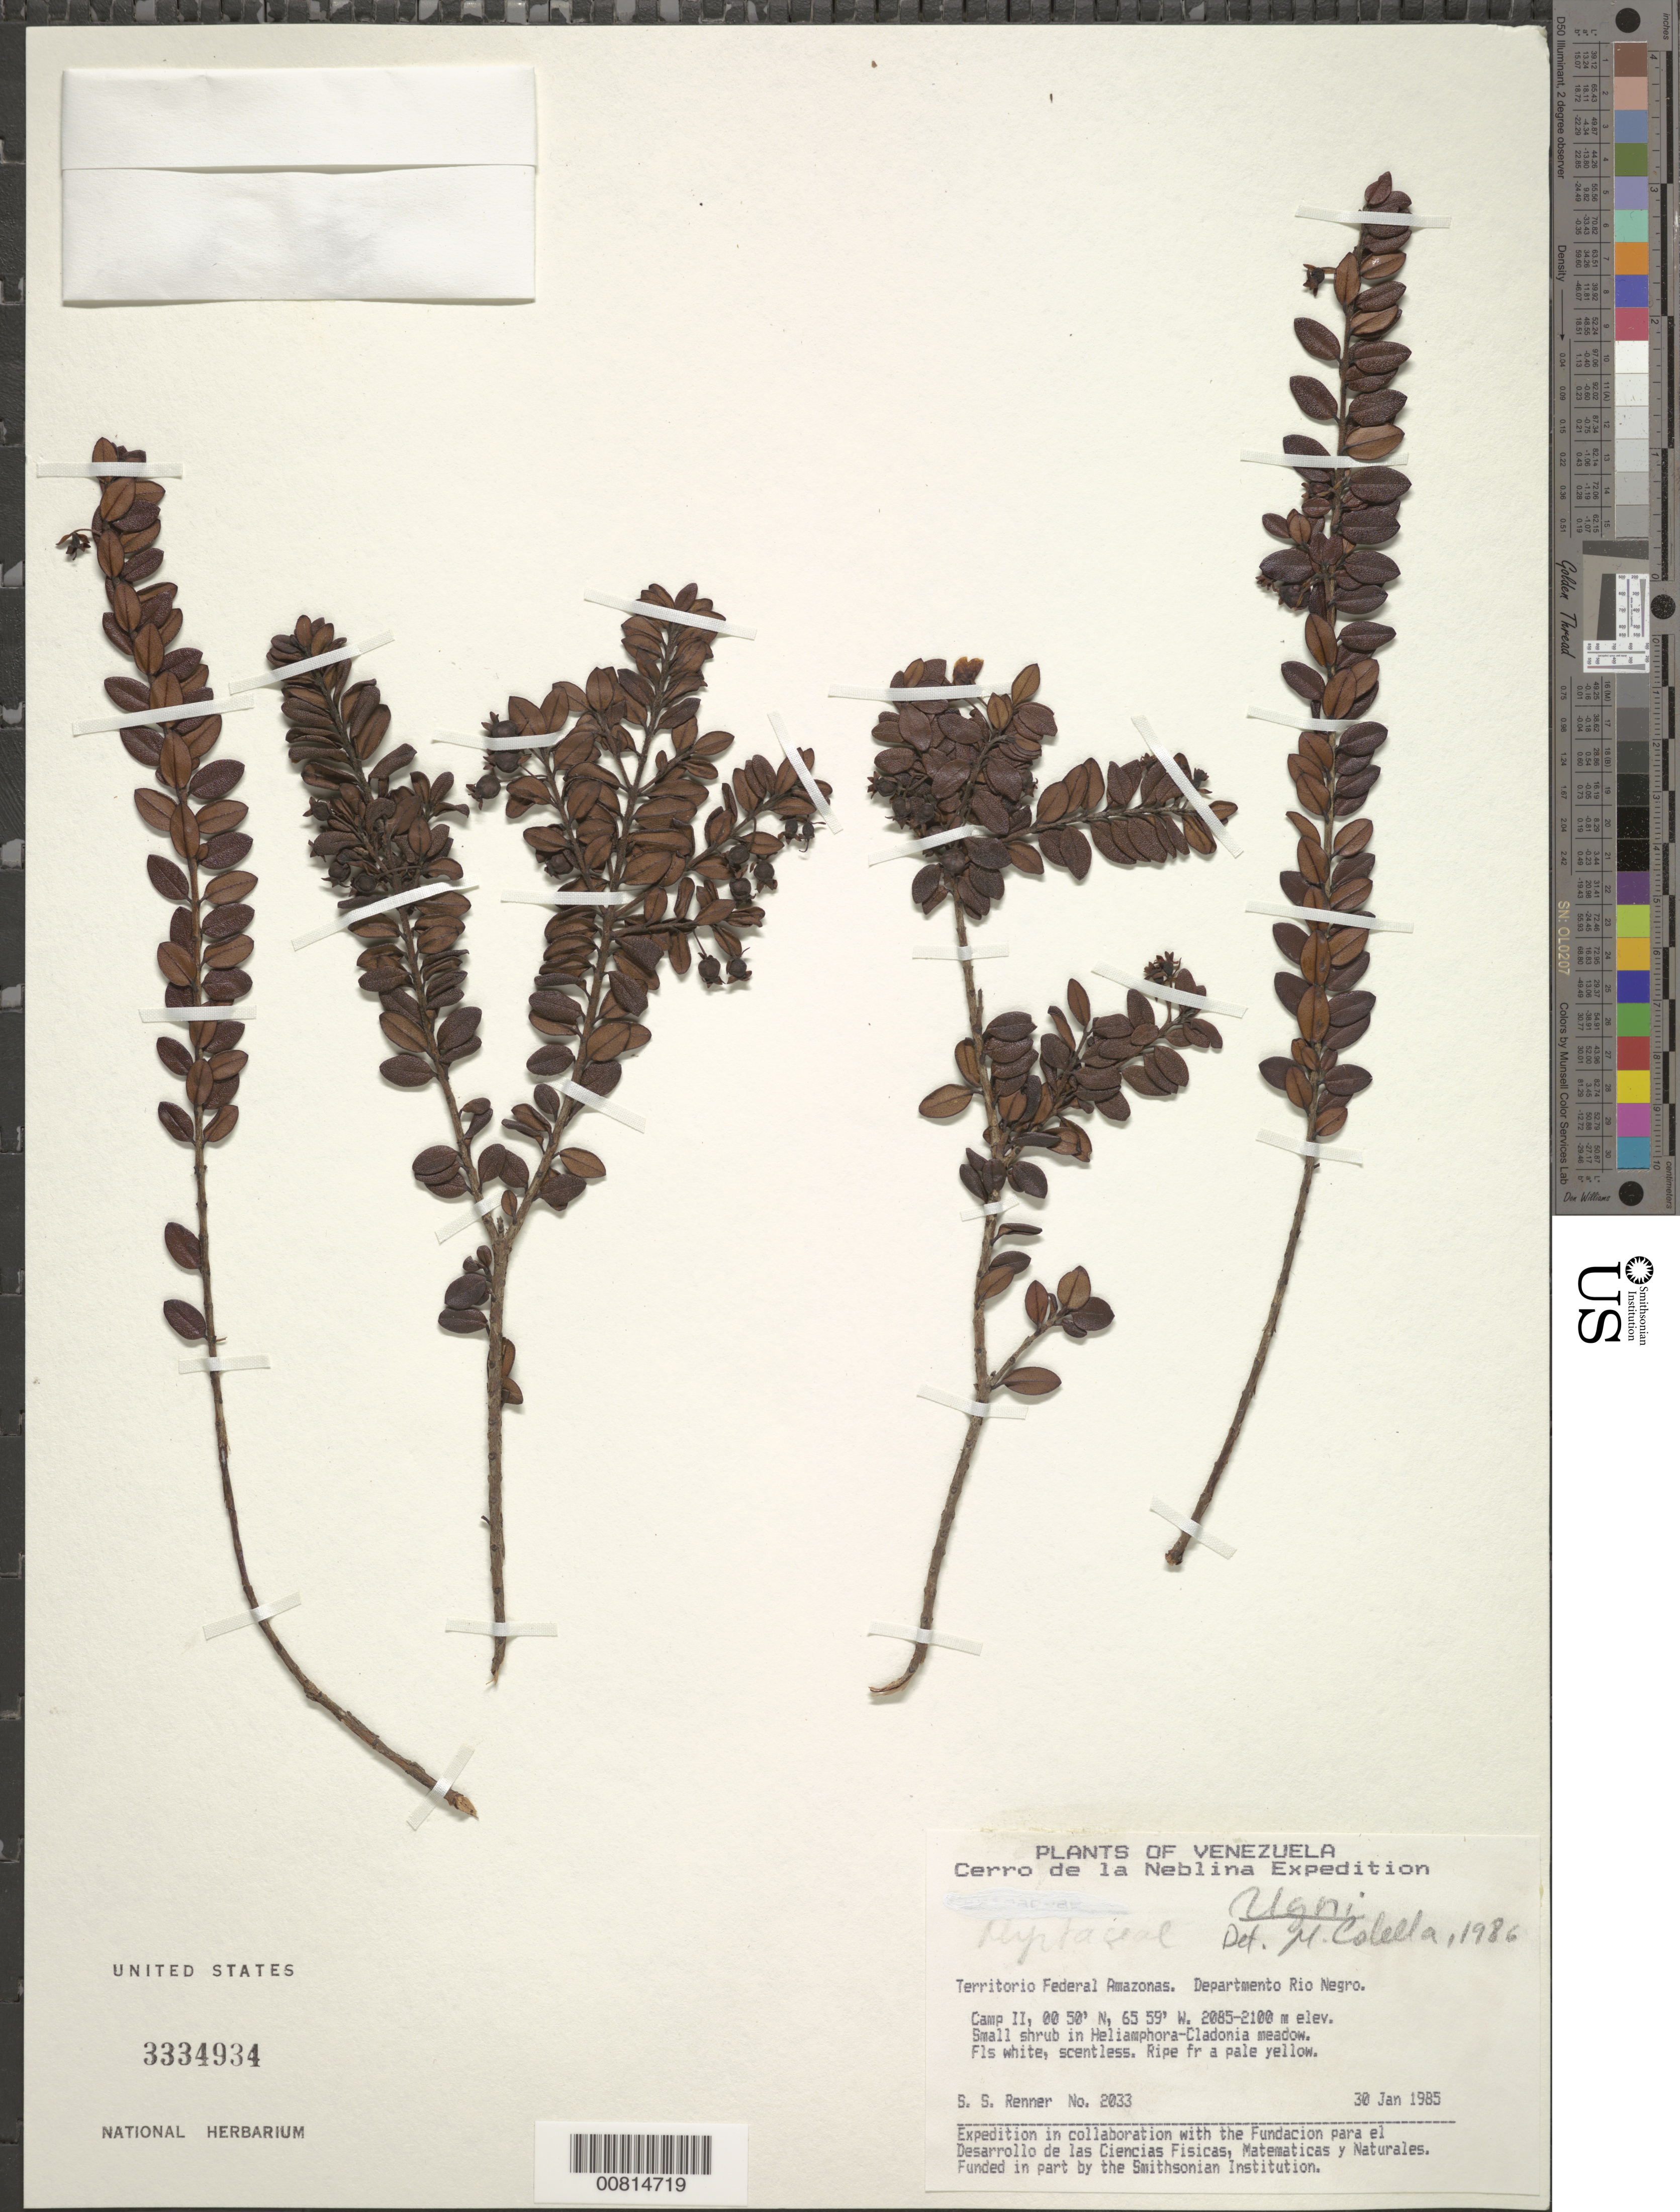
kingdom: Plantae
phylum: Tracheophyta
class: Magnoliopsida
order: Myrtales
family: Myrtaceae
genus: Ugni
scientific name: Ugni myricoides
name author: (Kunth) O. Berg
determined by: Strong, Mark T., (BOT), Smithsonian Institution - National Museum of Natural History (UNITED STATES)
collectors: S. S. Renner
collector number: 2033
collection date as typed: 30-Jan-85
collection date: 1985-01-30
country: Venezuela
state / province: Amazonas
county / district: Río Negro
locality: Cerro de la Neblina, Camp II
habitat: Cladonia-Heliamphora meadow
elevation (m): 2085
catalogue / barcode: US 3334934